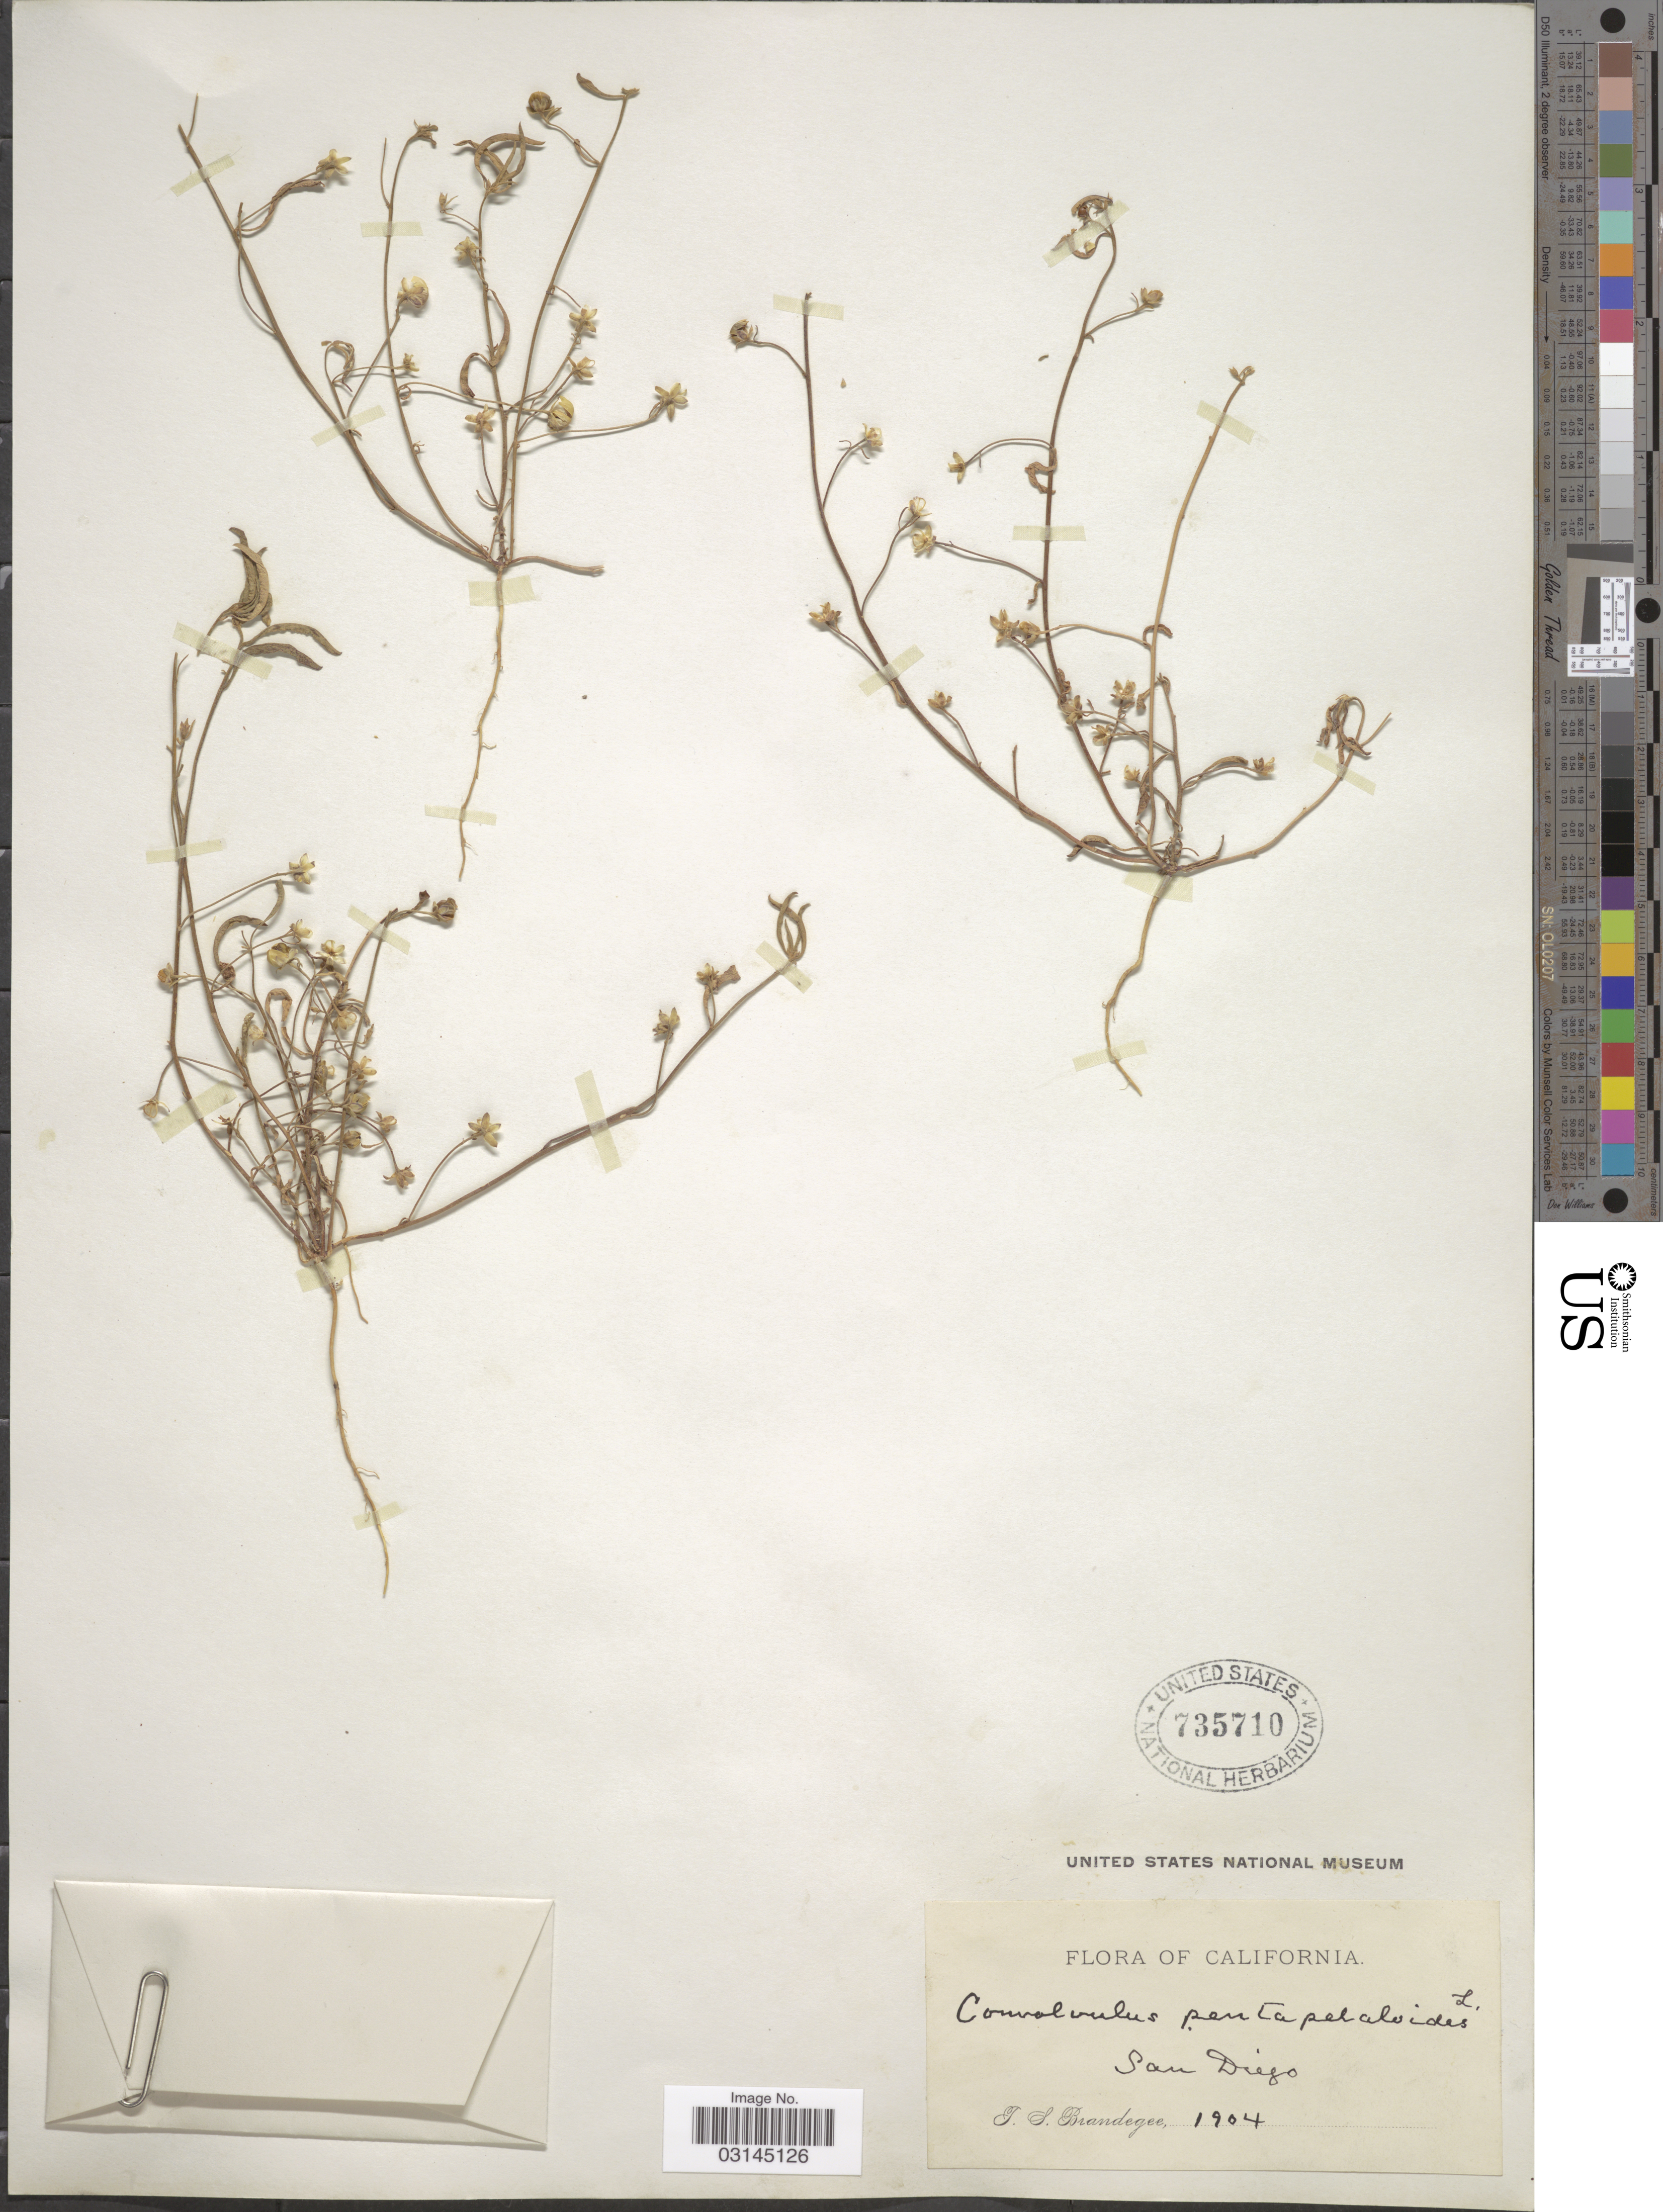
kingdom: Plantae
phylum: Tracheophyta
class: Magnoliopsida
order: Solanales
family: Convolvulaceae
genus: Convolvulus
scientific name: Convolvulus pentapetaloides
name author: L.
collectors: T. S. Brandegee (herbarium)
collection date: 1904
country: United States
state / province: California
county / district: San Diego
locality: San Diego.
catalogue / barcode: US 735710